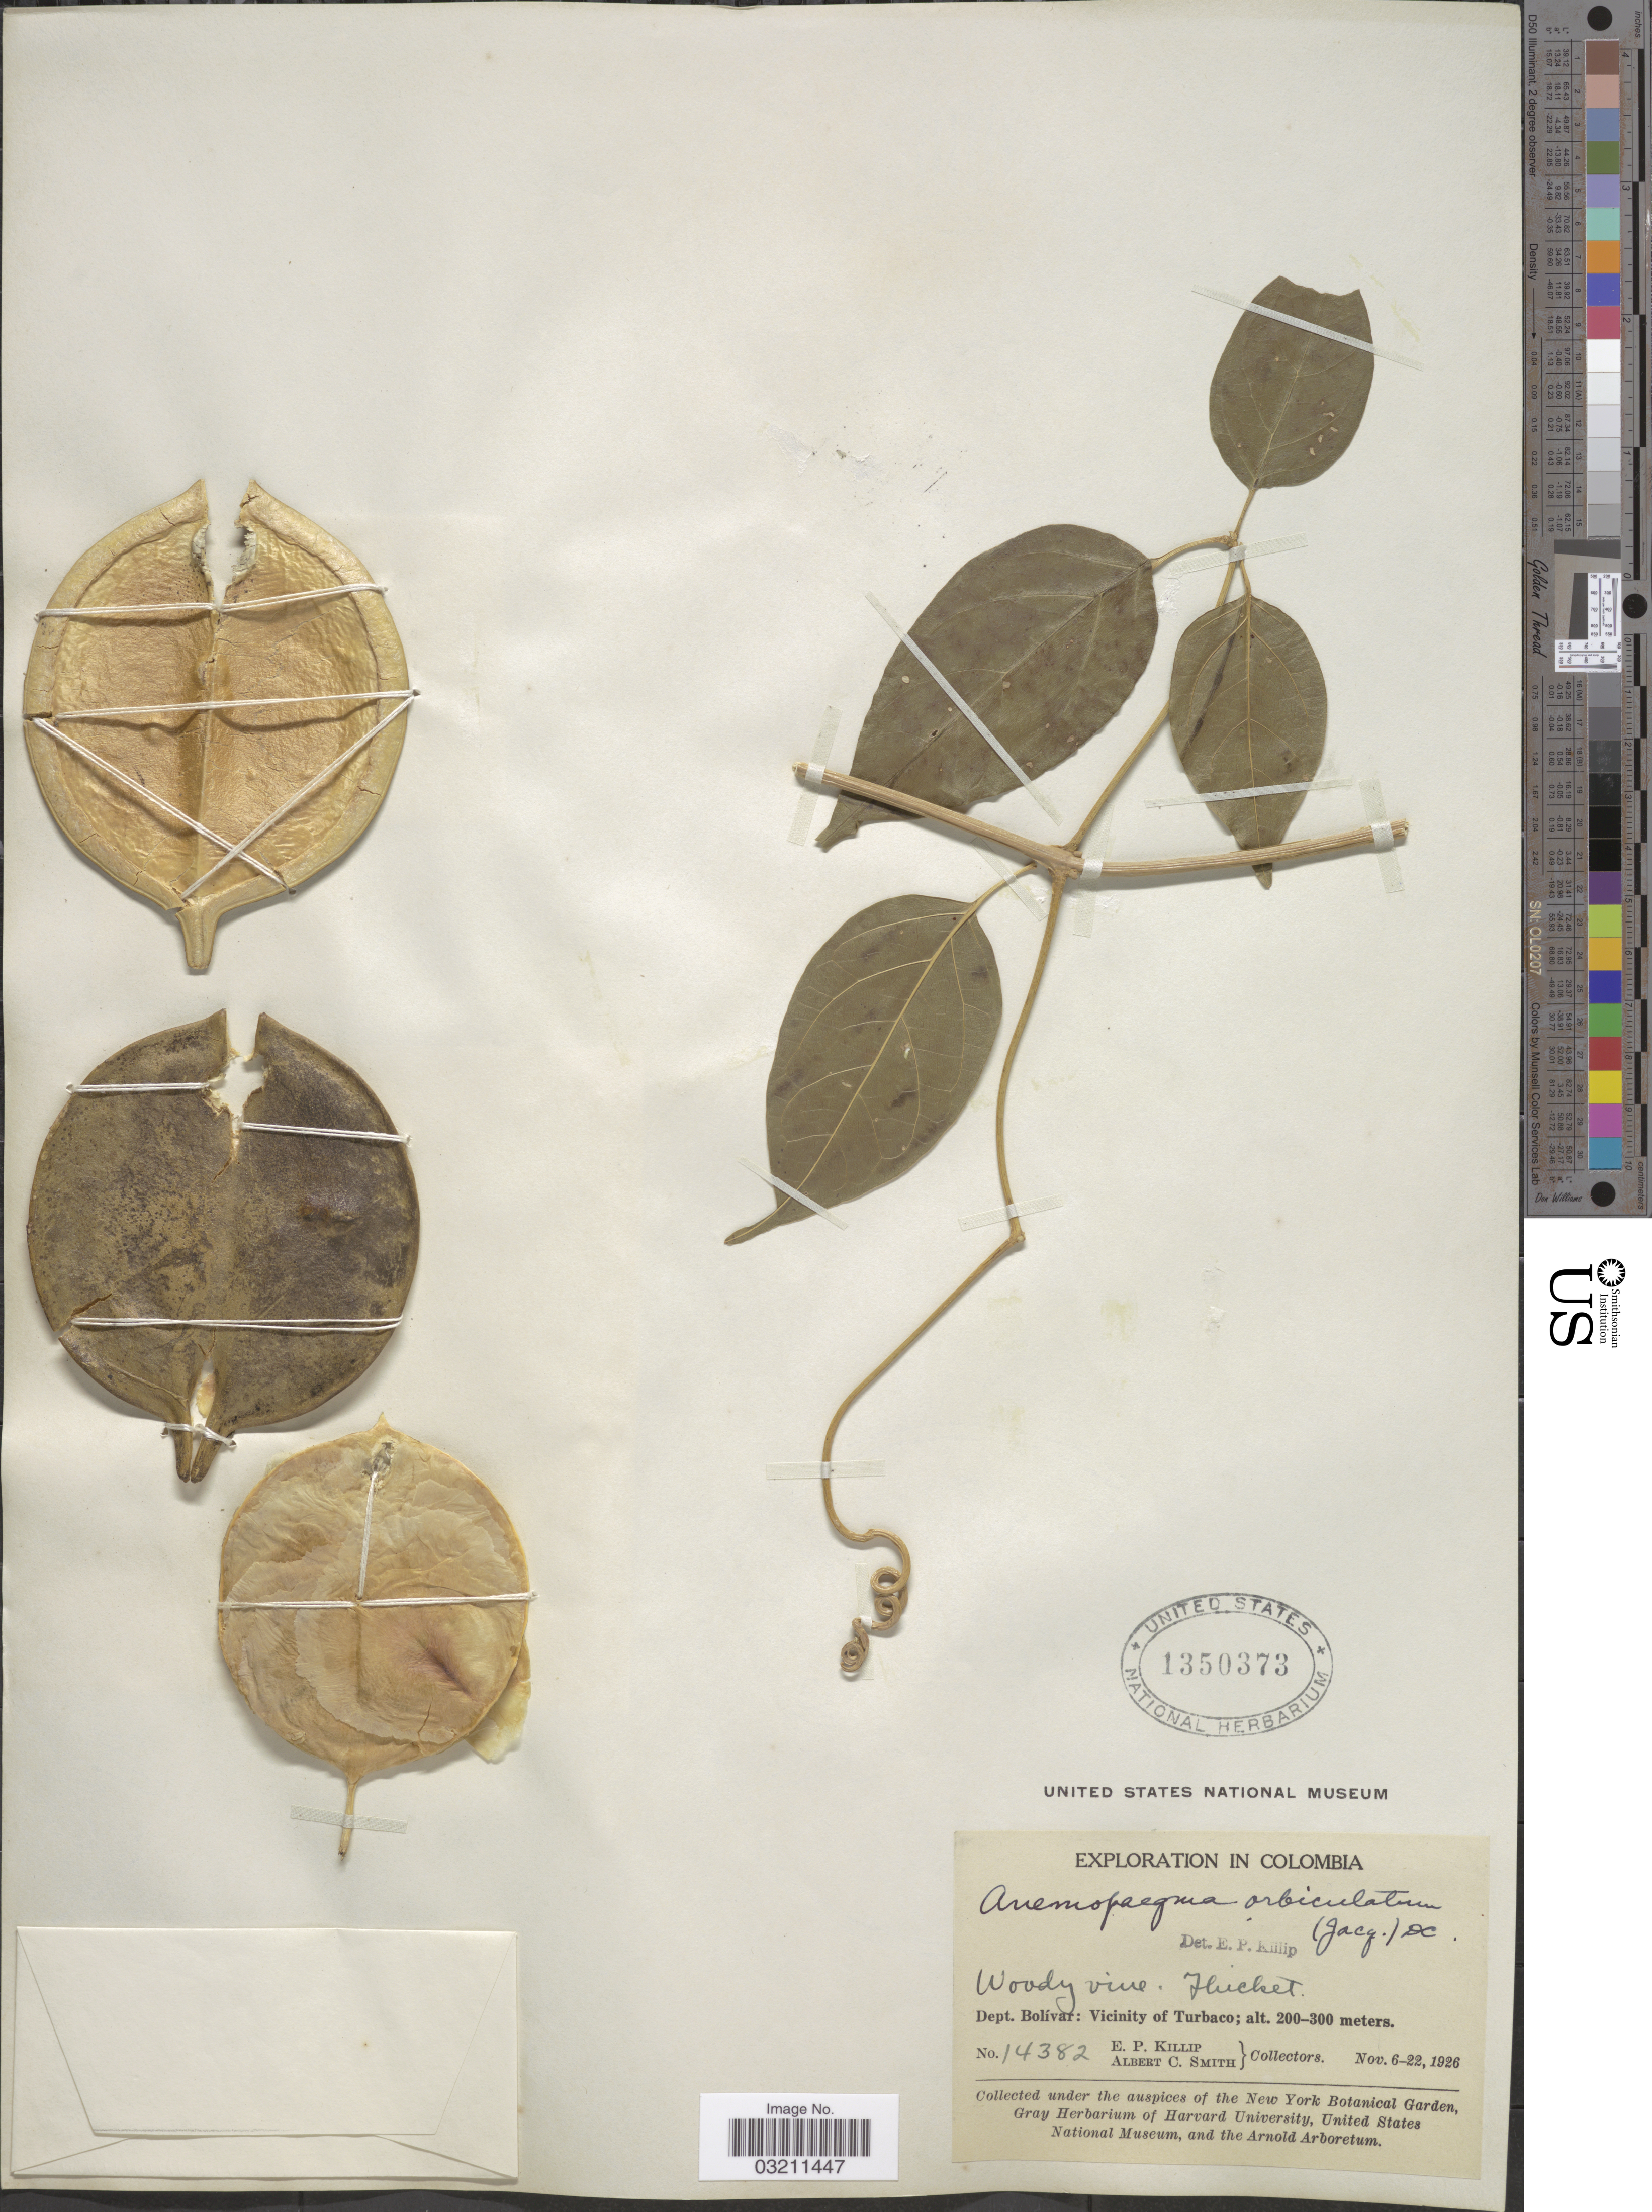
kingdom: Plantae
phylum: Tracheophyta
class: Magnoliopsida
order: Lamiales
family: Bignoniaceae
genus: Amphilophium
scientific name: Amphilophium orbiculatum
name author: (Jacq.) DC.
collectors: E. P. Killip & A. C. Smith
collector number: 14382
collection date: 1926-11-06/1926-11-22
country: Colombia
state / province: Bolívar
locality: Dept. Bolívar: Vicinity of Turbaco.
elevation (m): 200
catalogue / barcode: US 1350373